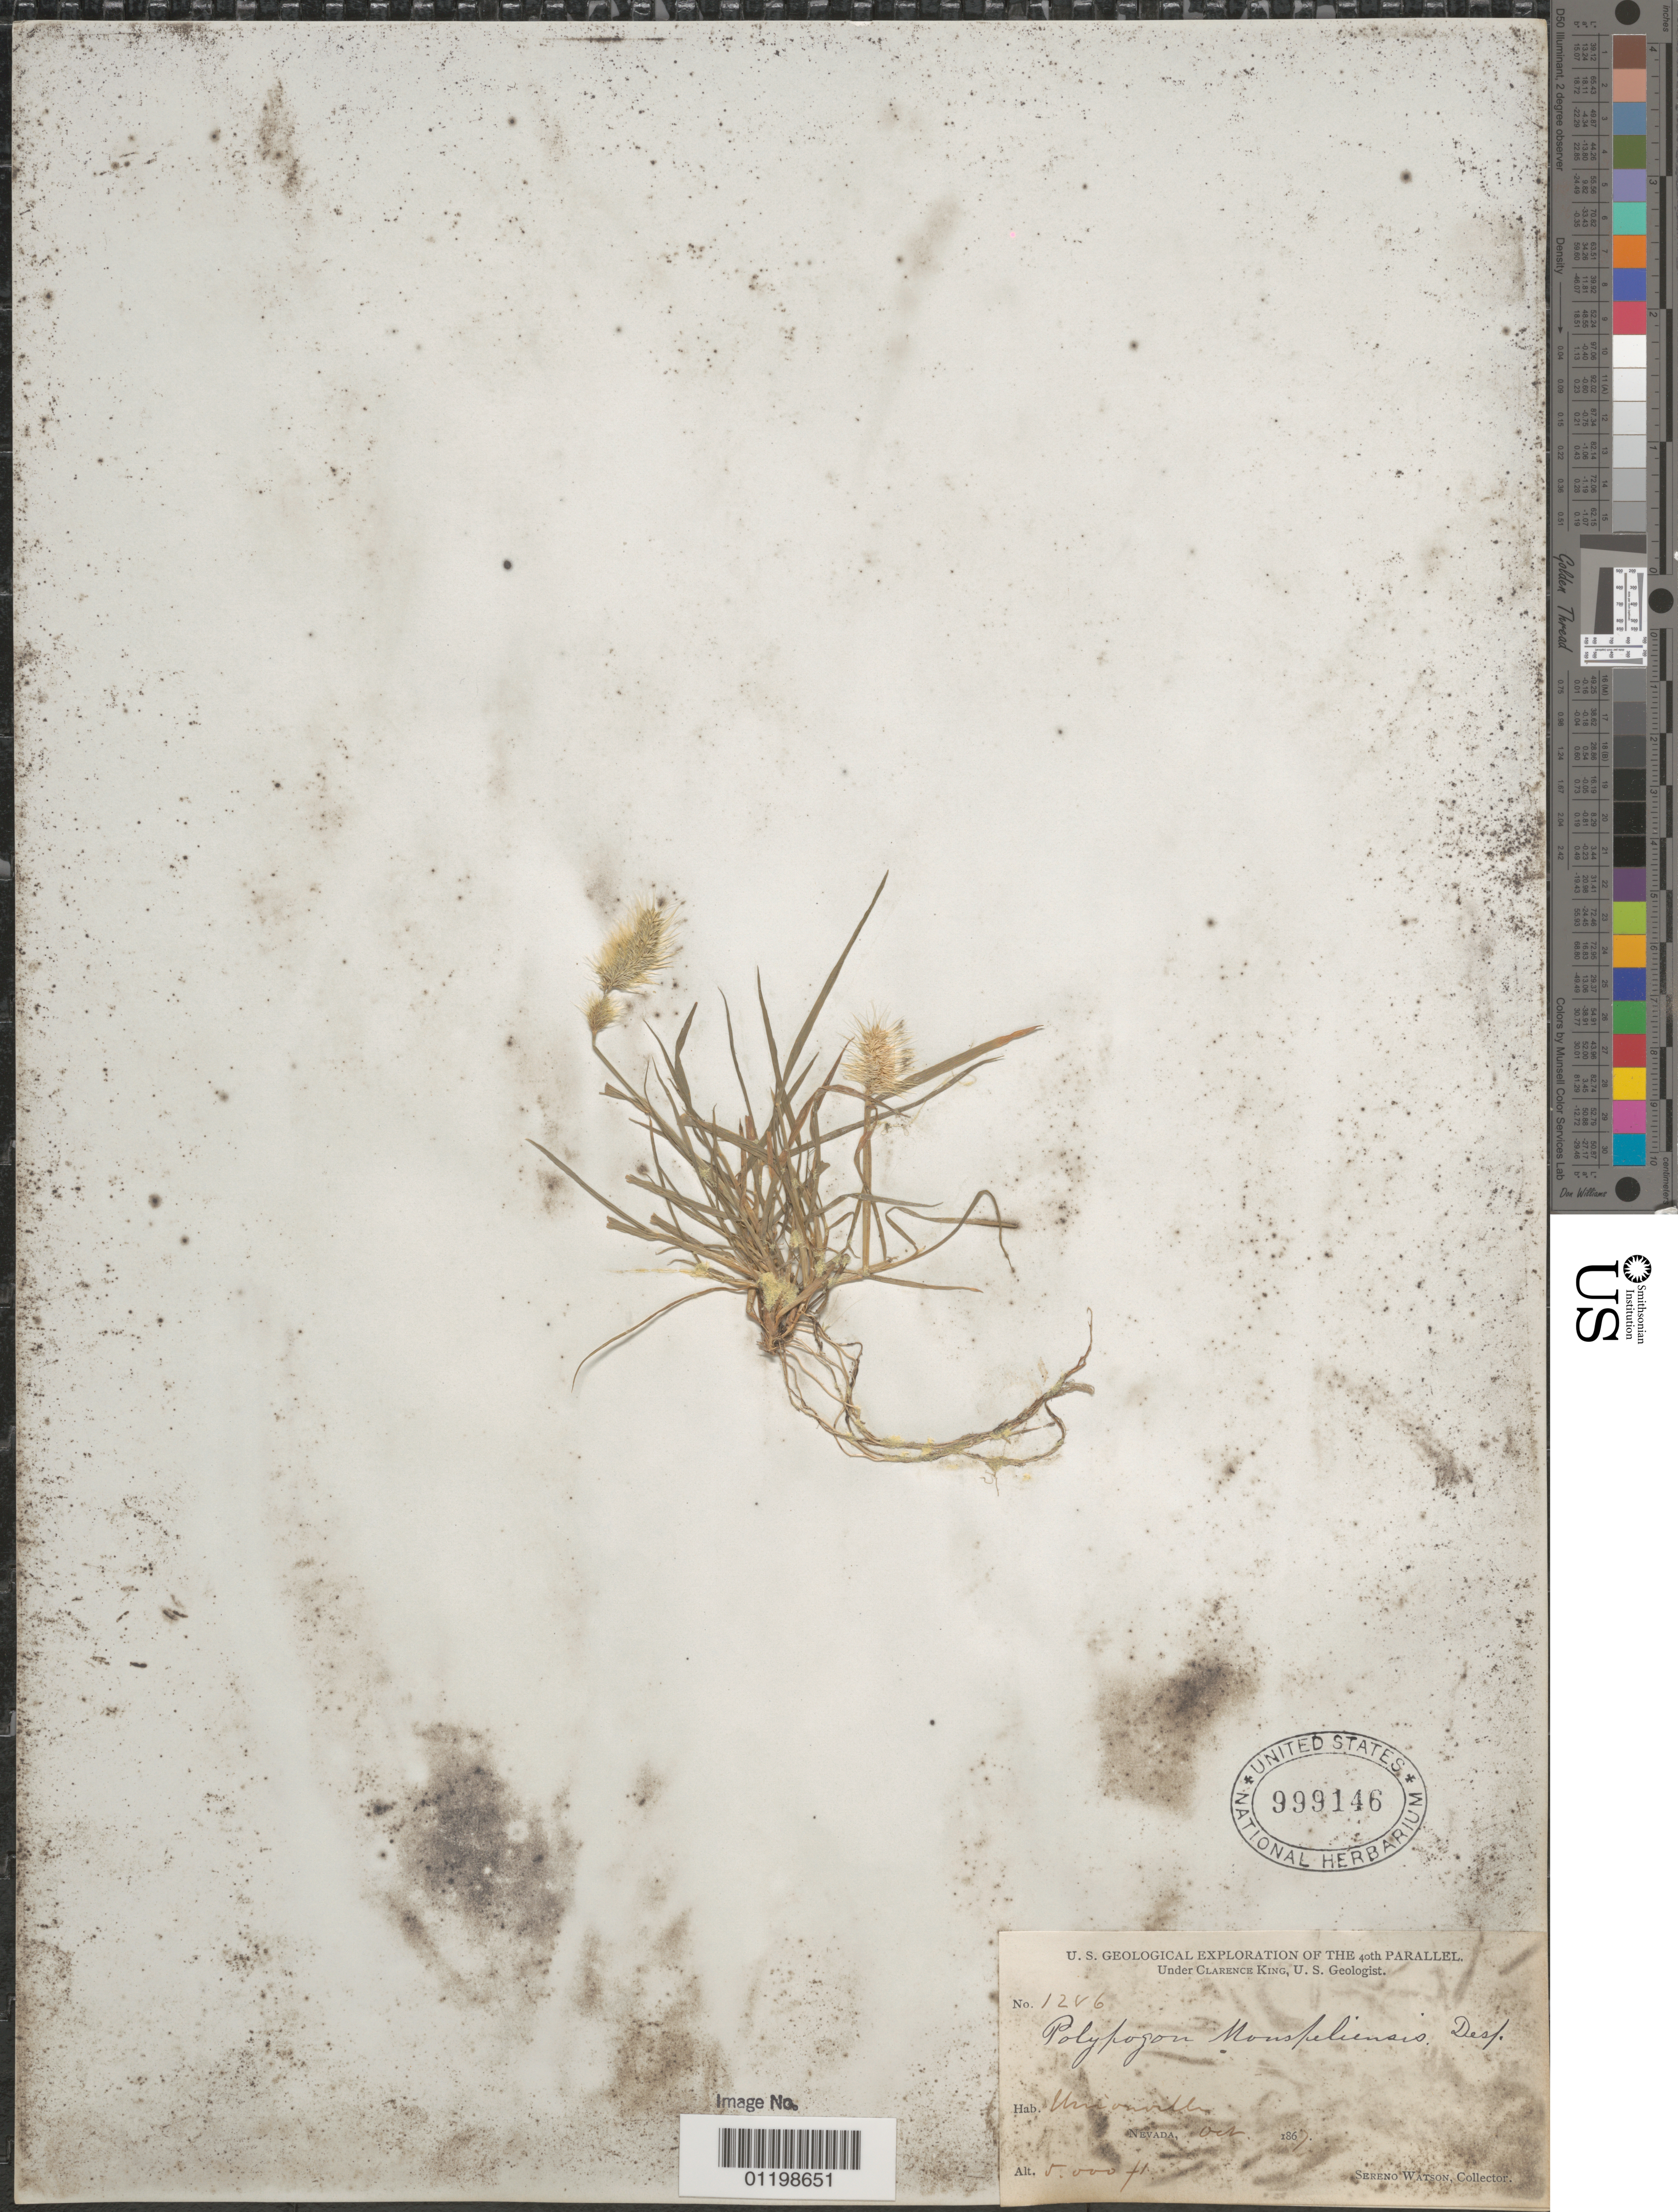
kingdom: Plantae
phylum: Tracheophyta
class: Liliopsida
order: Poales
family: Poaceae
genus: Polypogon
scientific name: Polypogon monspeliensis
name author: (L.) Desf.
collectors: S. Watson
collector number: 1286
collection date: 1867-10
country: United States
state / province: Nevada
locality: Unionville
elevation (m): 1524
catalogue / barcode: US 999146